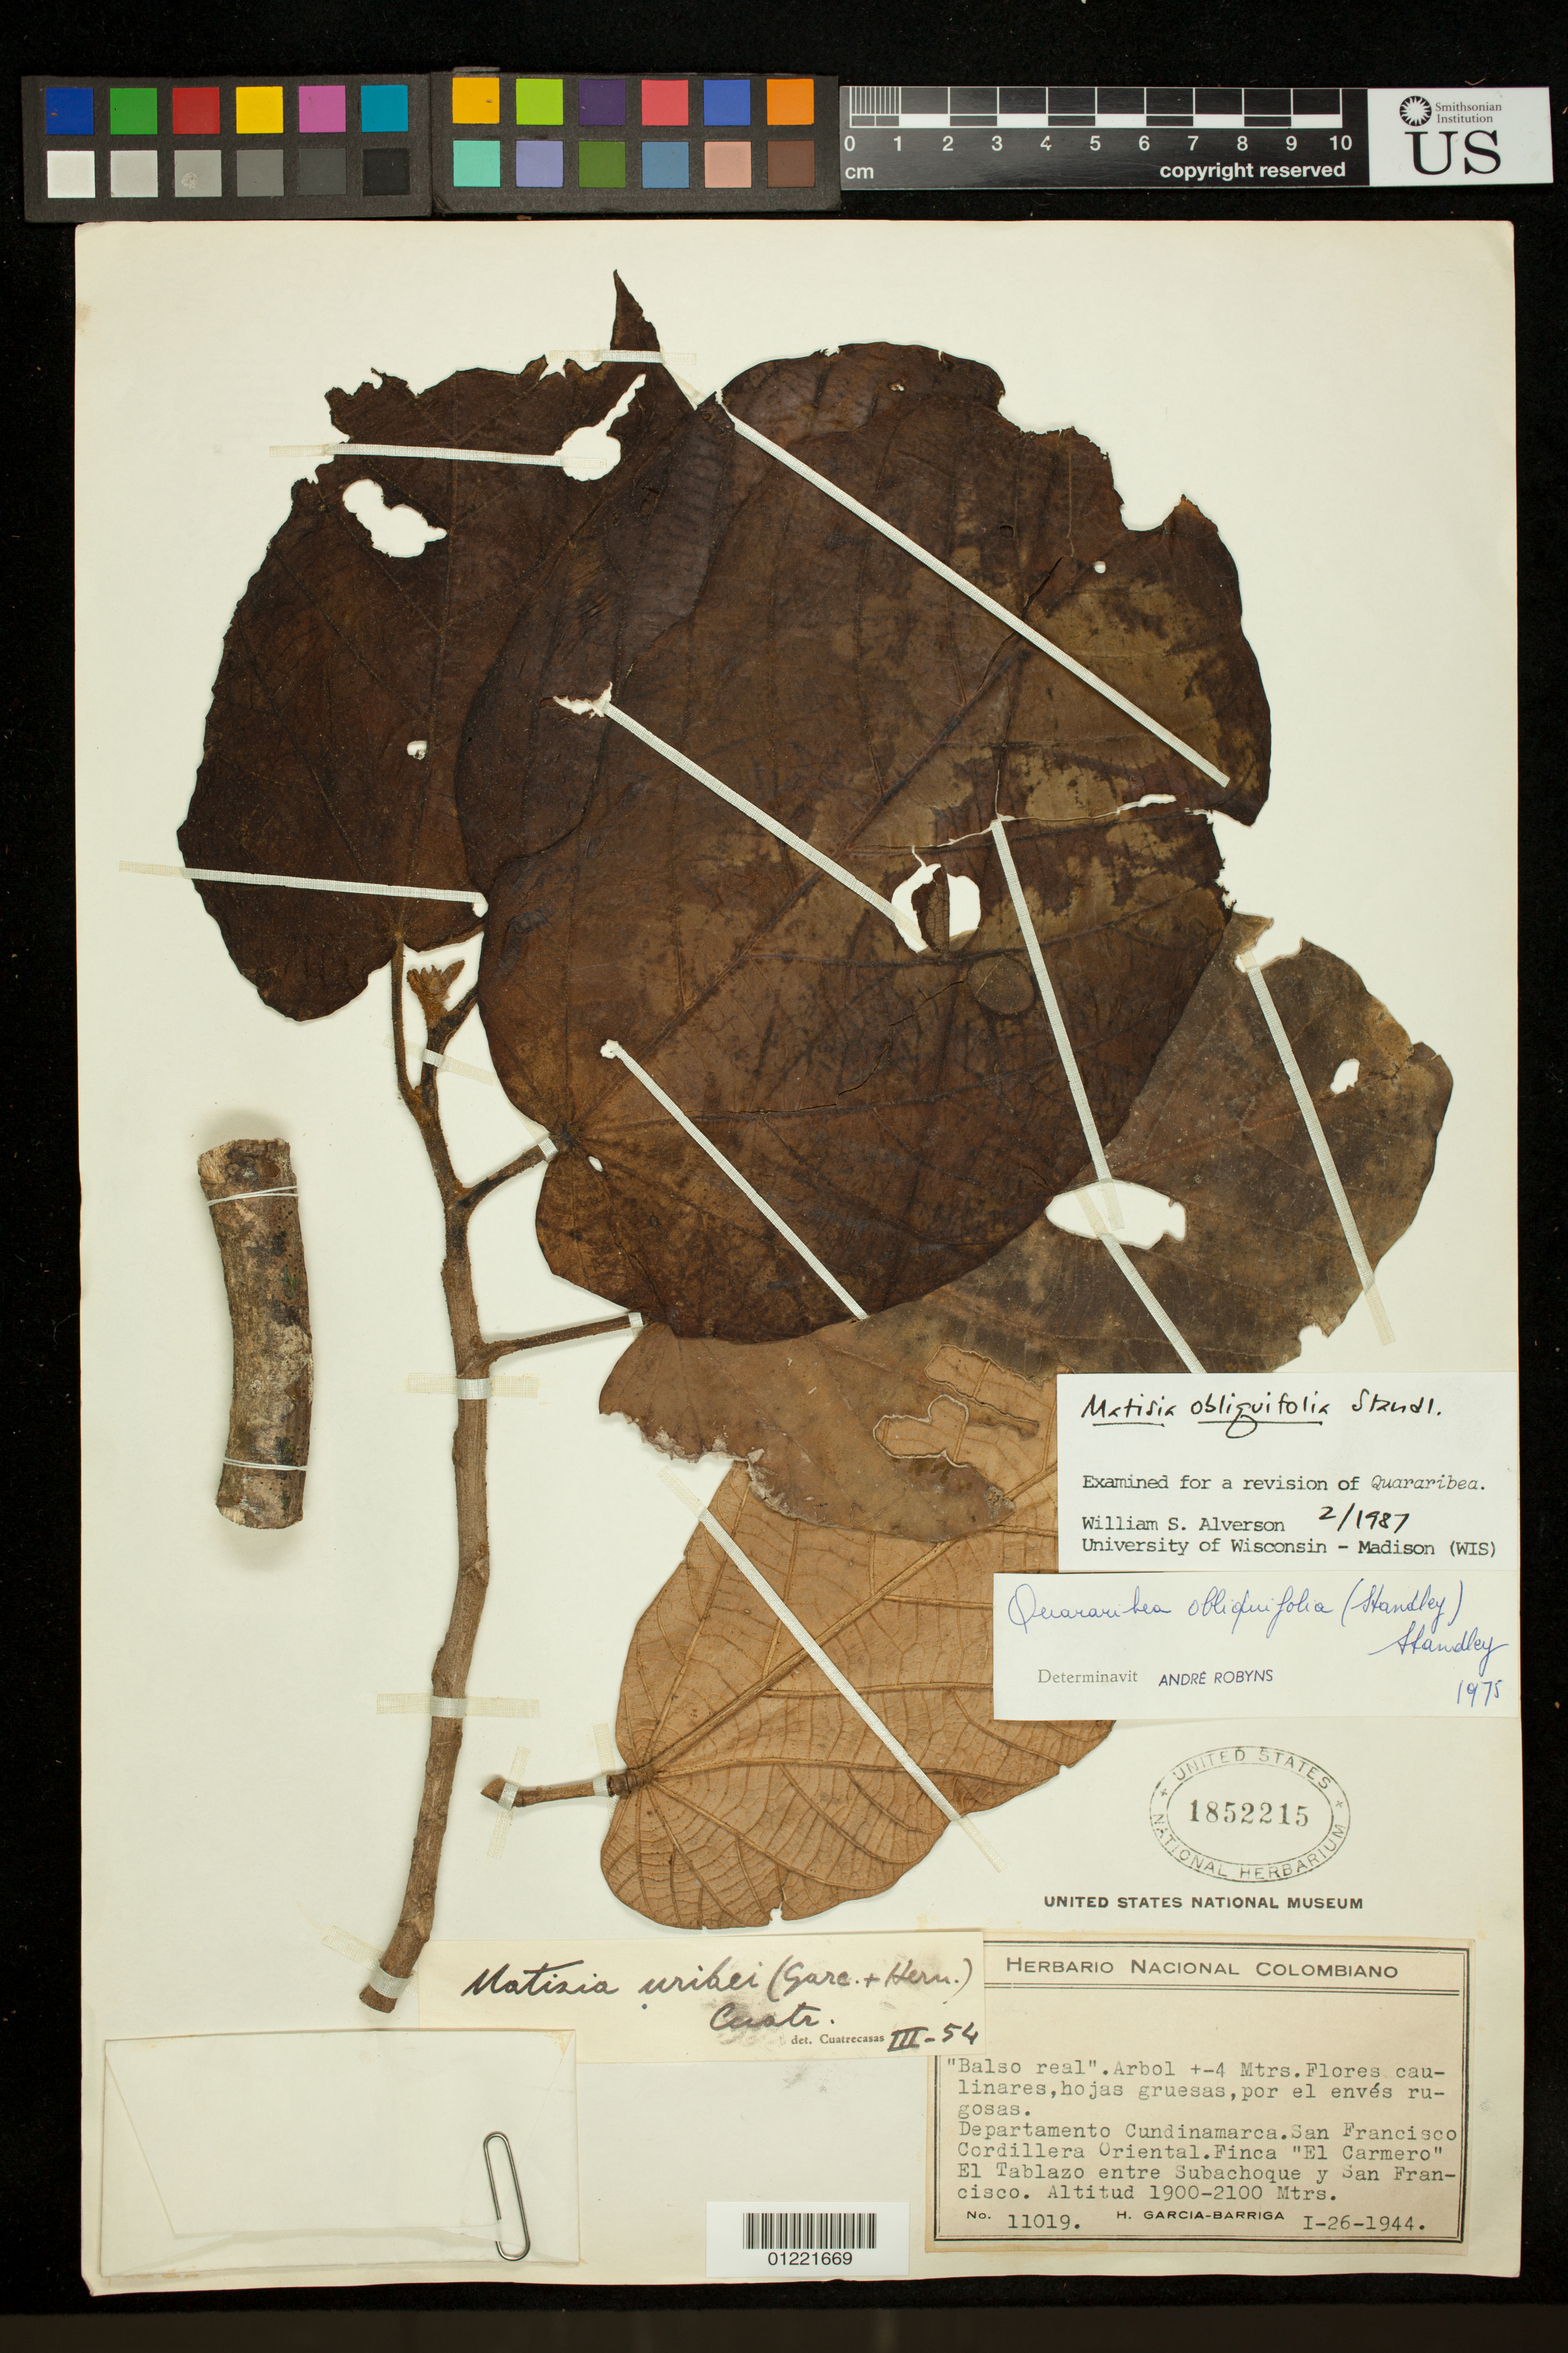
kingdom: Plantae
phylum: Tracheophyta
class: Magnoliopsida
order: Malvales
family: Malvaceae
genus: Matisia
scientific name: Matisia obliquifolia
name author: Standl.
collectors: H. García Barriga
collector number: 11019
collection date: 1944-01-26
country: Colombia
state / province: Cundinamarca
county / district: San Francisco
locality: Cordillera Oriental. Finca "El Carmero". El Tablazo entre Subachoque y San Francisco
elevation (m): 1900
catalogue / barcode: US 1852215